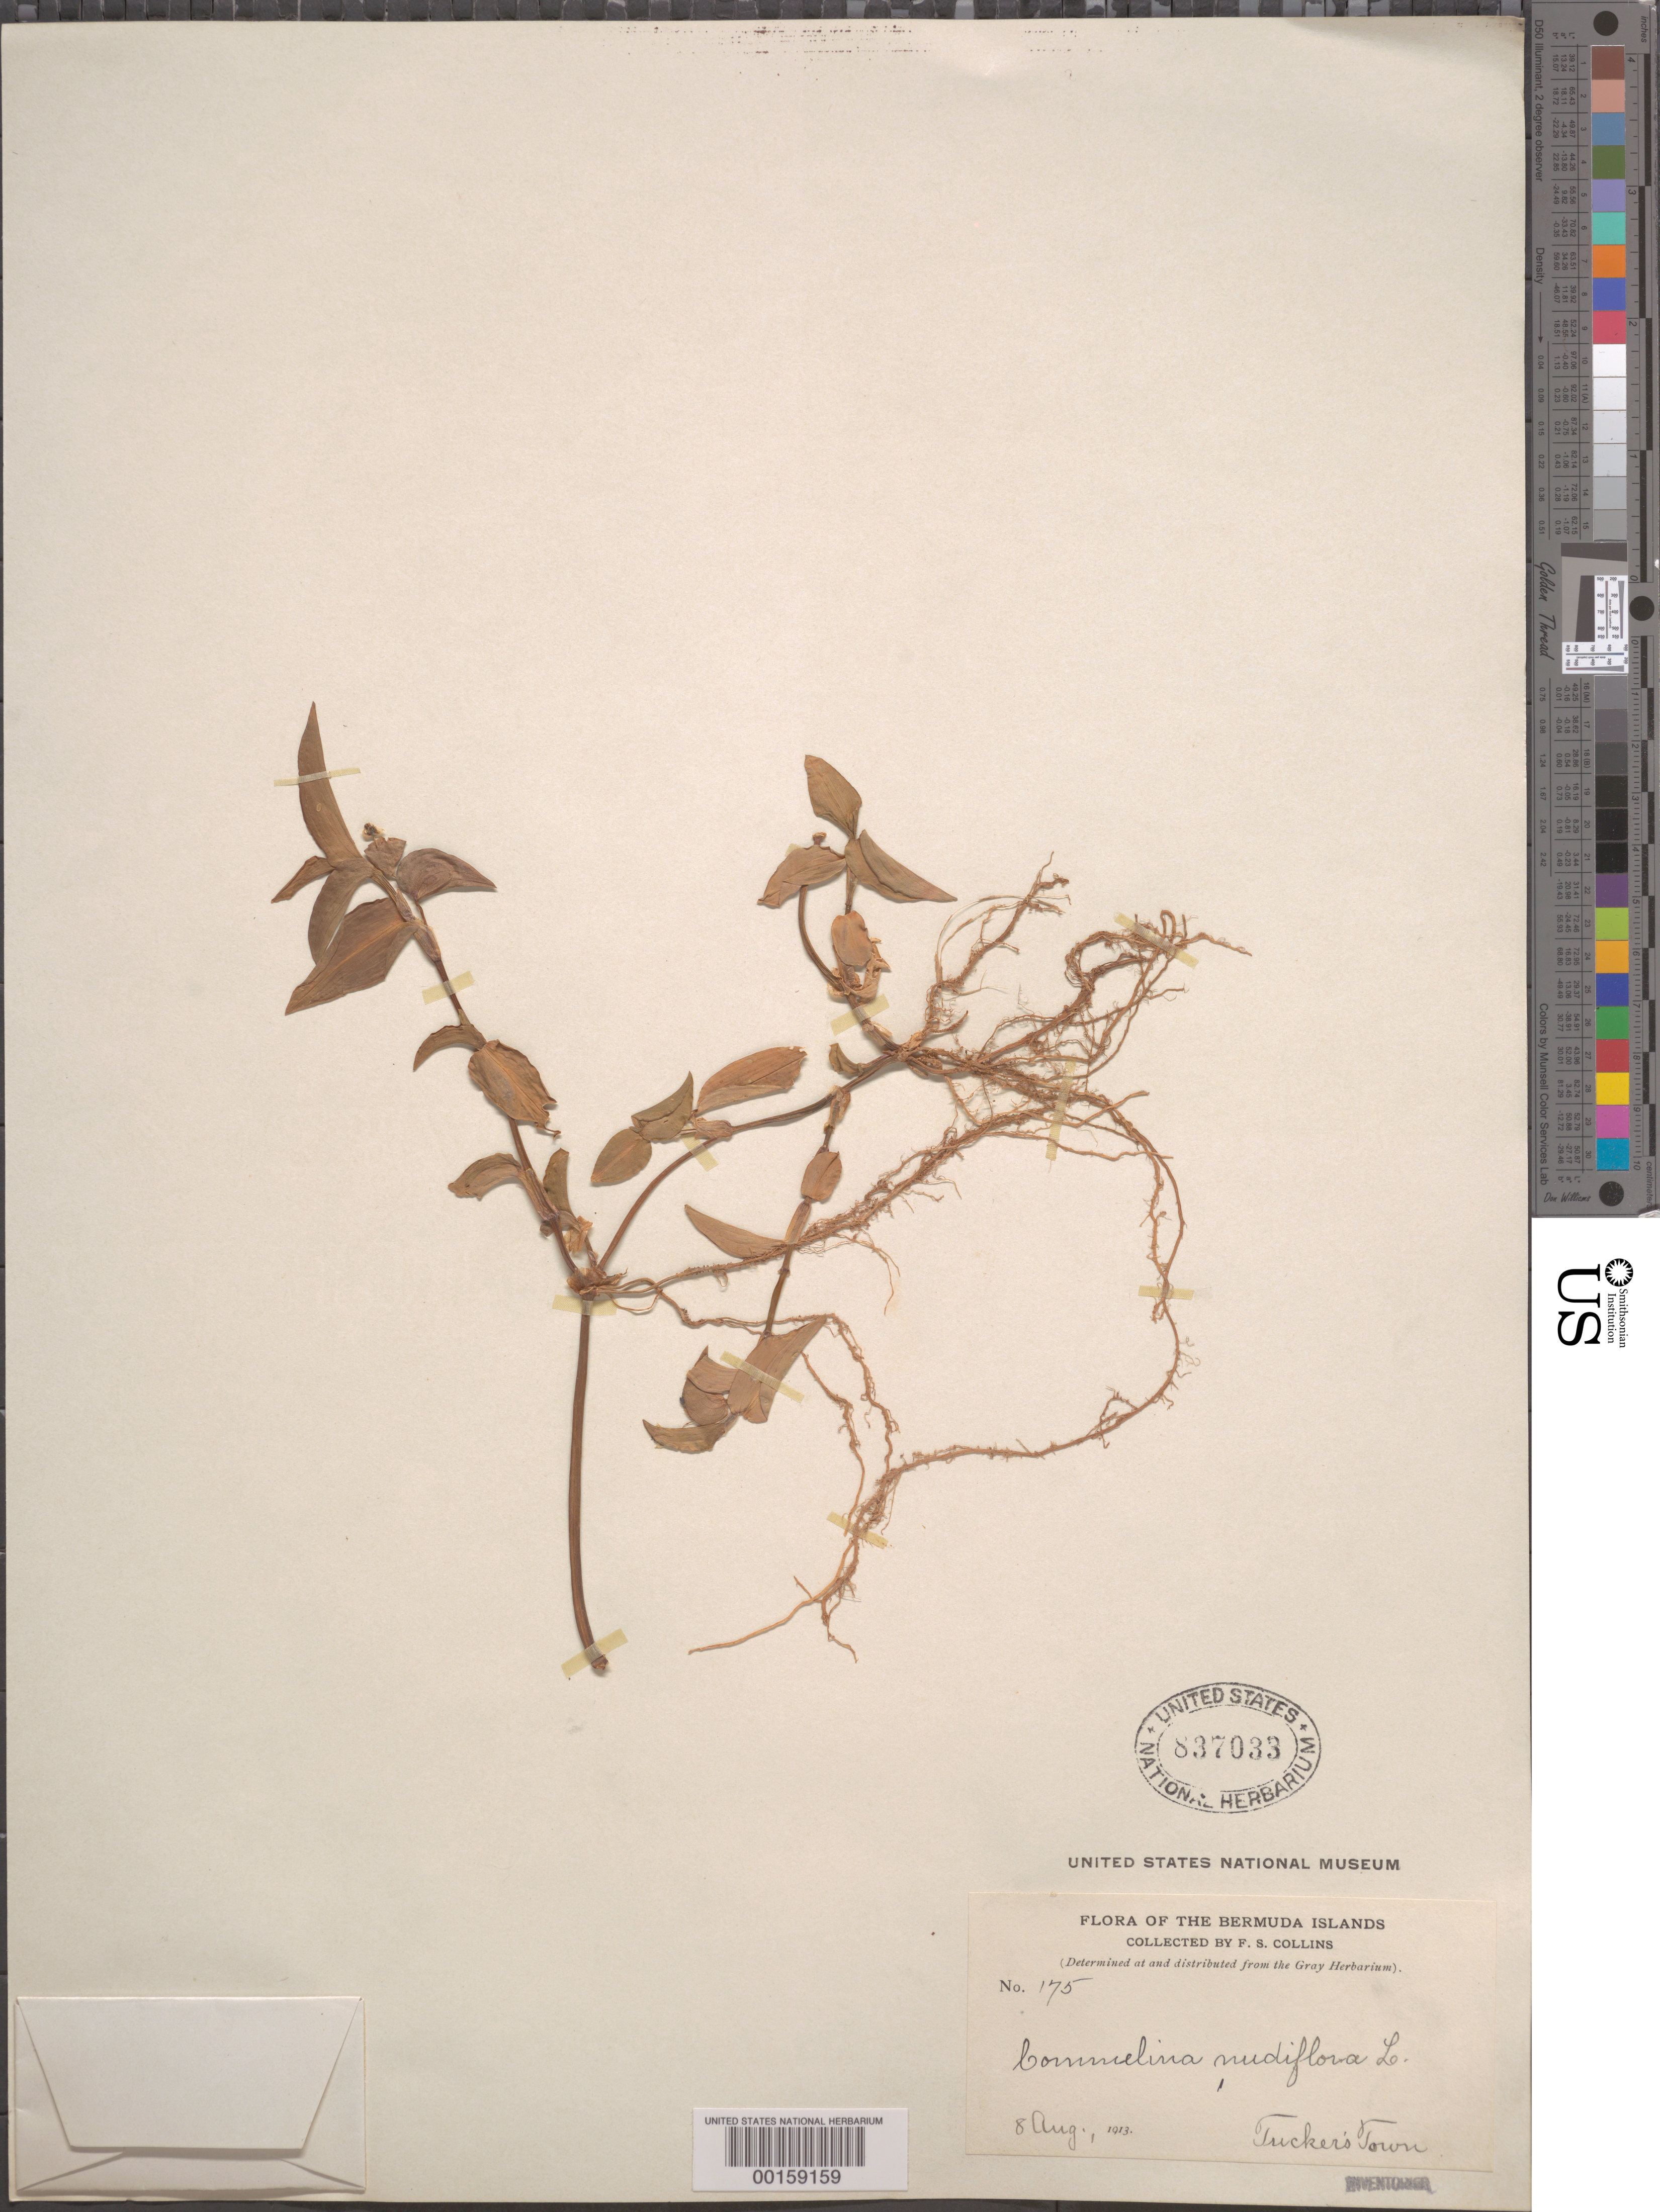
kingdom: Plantae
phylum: Tracheophyta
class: Liliopsida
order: Commelinales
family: Commelinaceae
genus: Commelina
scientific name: Commelina diffusa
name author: Burm. f.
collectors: F. Collins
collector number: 175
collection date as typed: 08 Aug 1913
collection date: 1913-08-08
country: Bermuda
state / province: Saint George's (parish)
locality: Tuckerstown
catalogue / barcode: US 837033